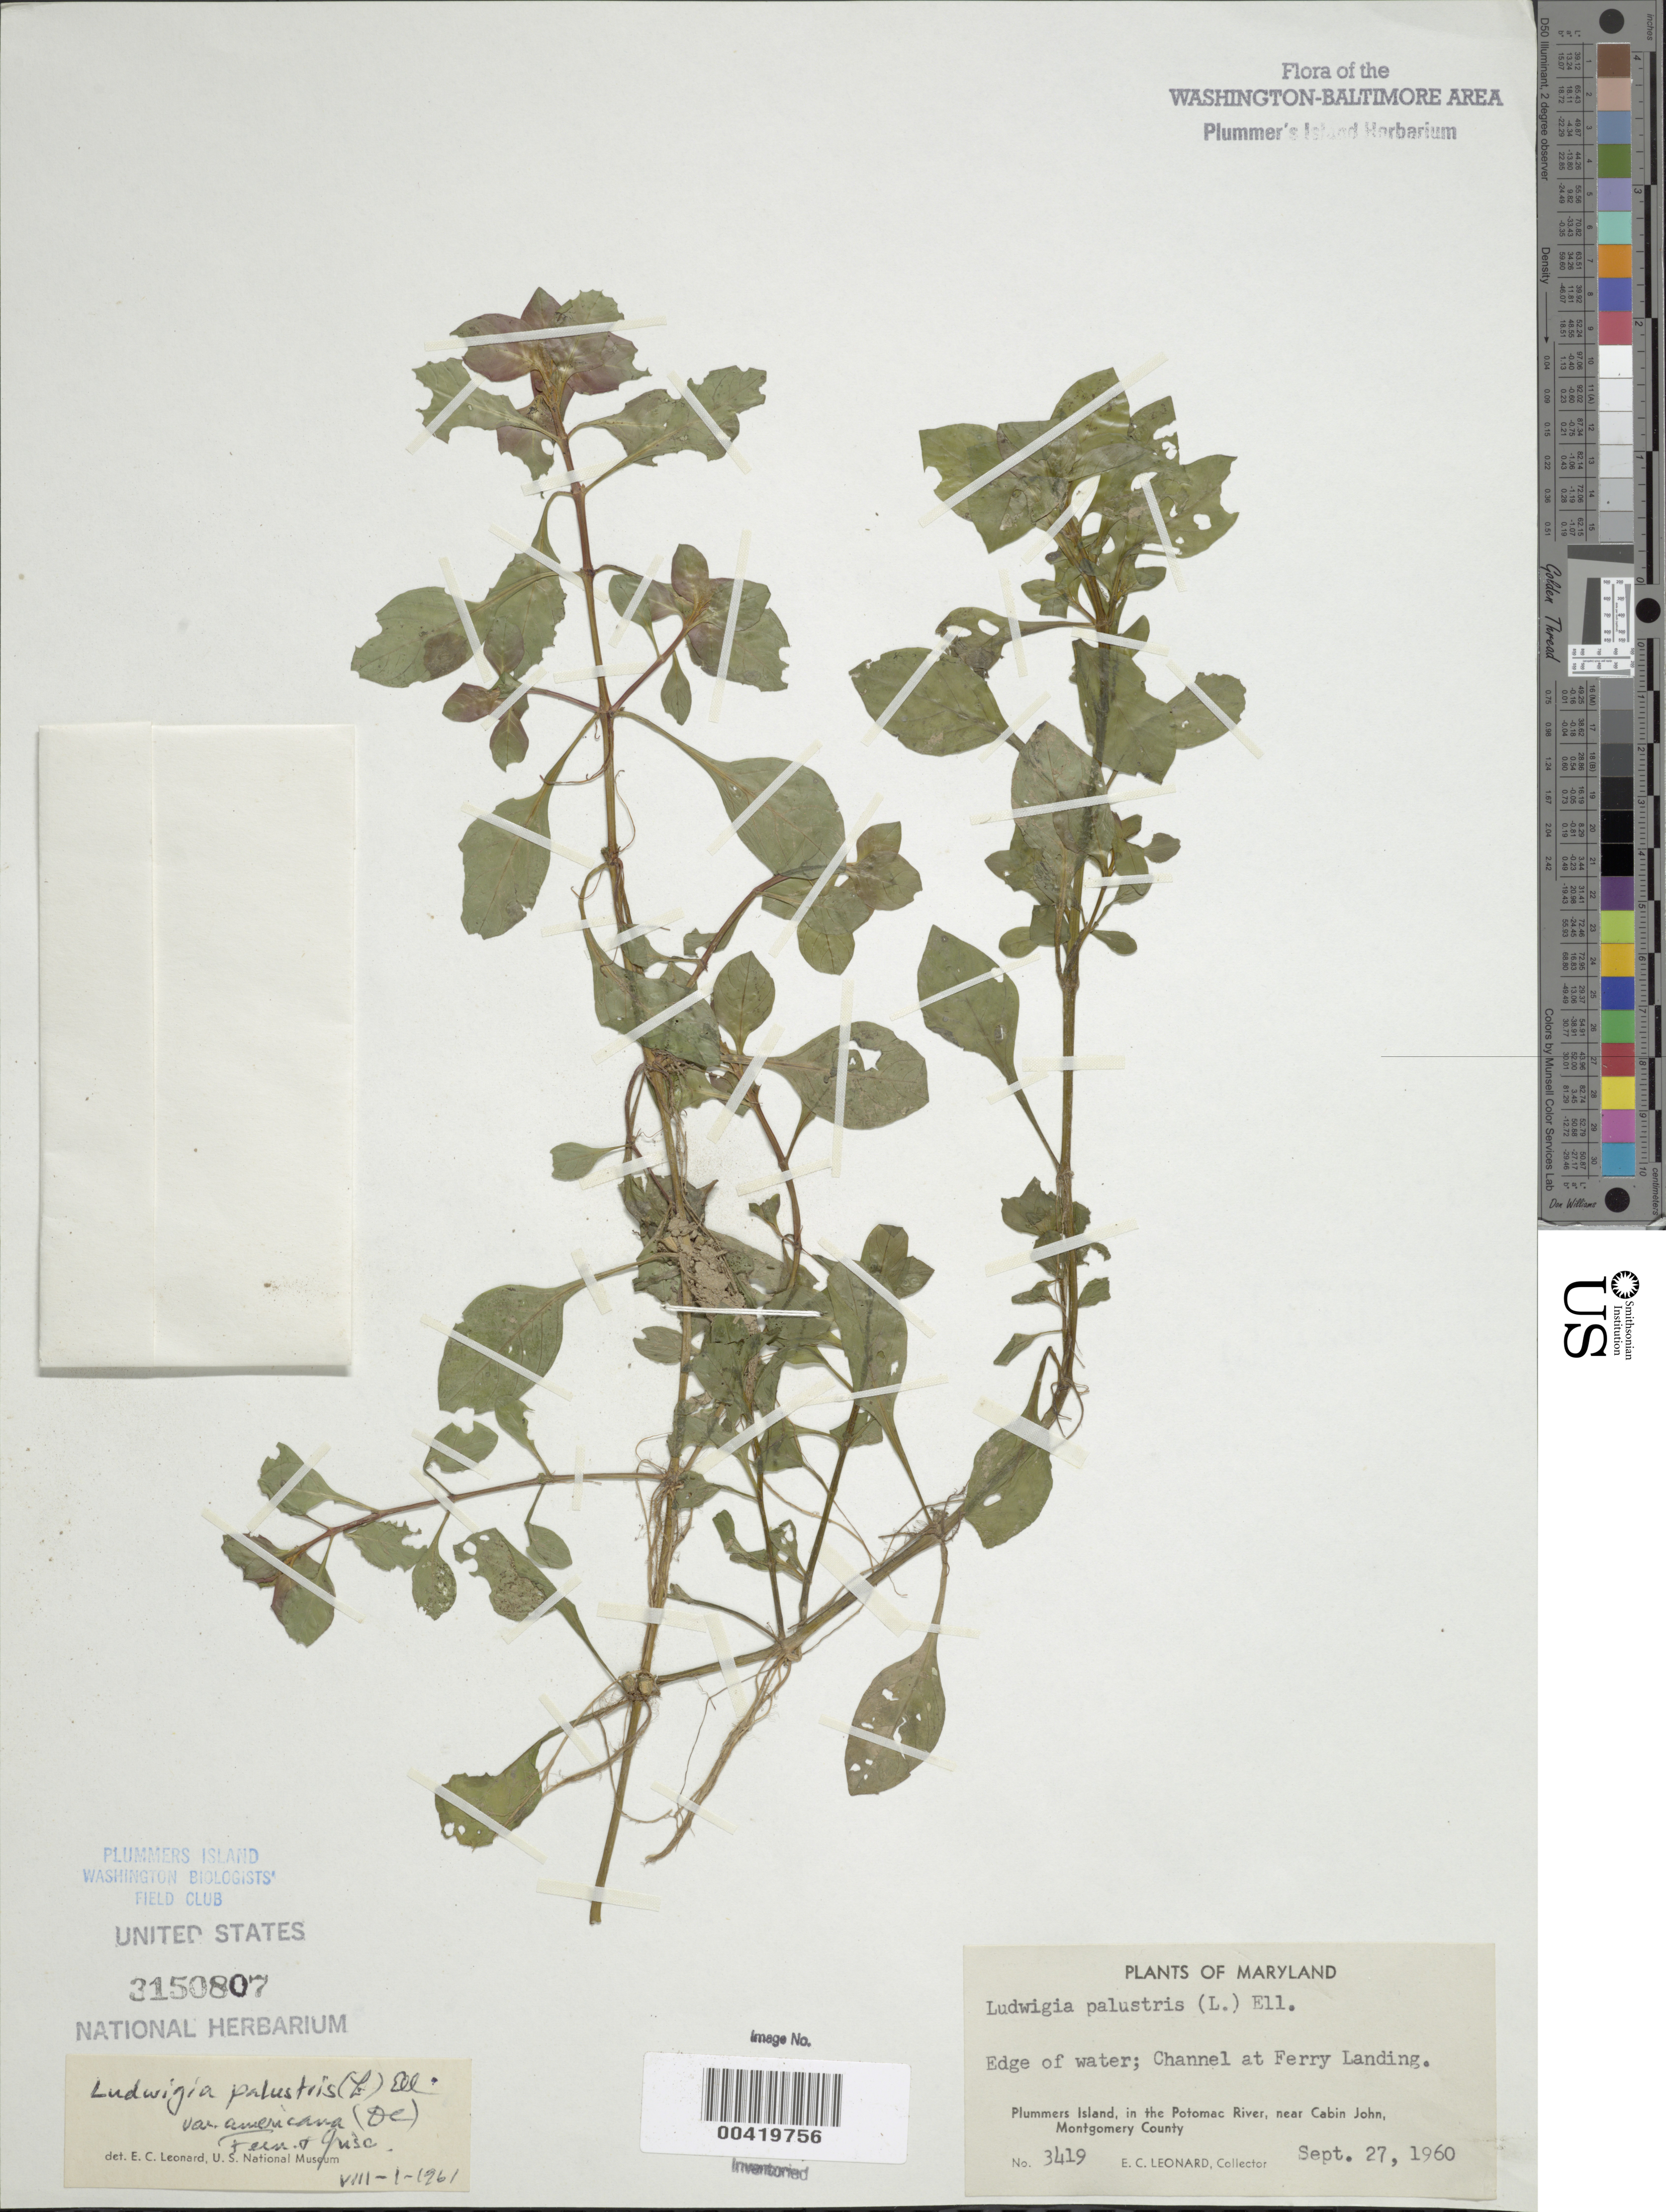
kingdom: Plantae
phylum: Tracheophyta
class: Magnoliopsida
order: Myrtales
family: Onagraceae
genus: Ludwigia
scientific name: Ludwigia palustris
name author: (L.) Elliott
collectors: E. C. Leonard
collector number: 3419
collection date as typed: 27 Sep 1960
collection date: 1960-09-27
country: United States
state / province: Maryland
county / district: Montgomery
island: Plummers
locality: Plummer's Island; channel at Ferry Landing C. & O. Canal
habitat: Edge of water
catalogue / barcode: US 3150807